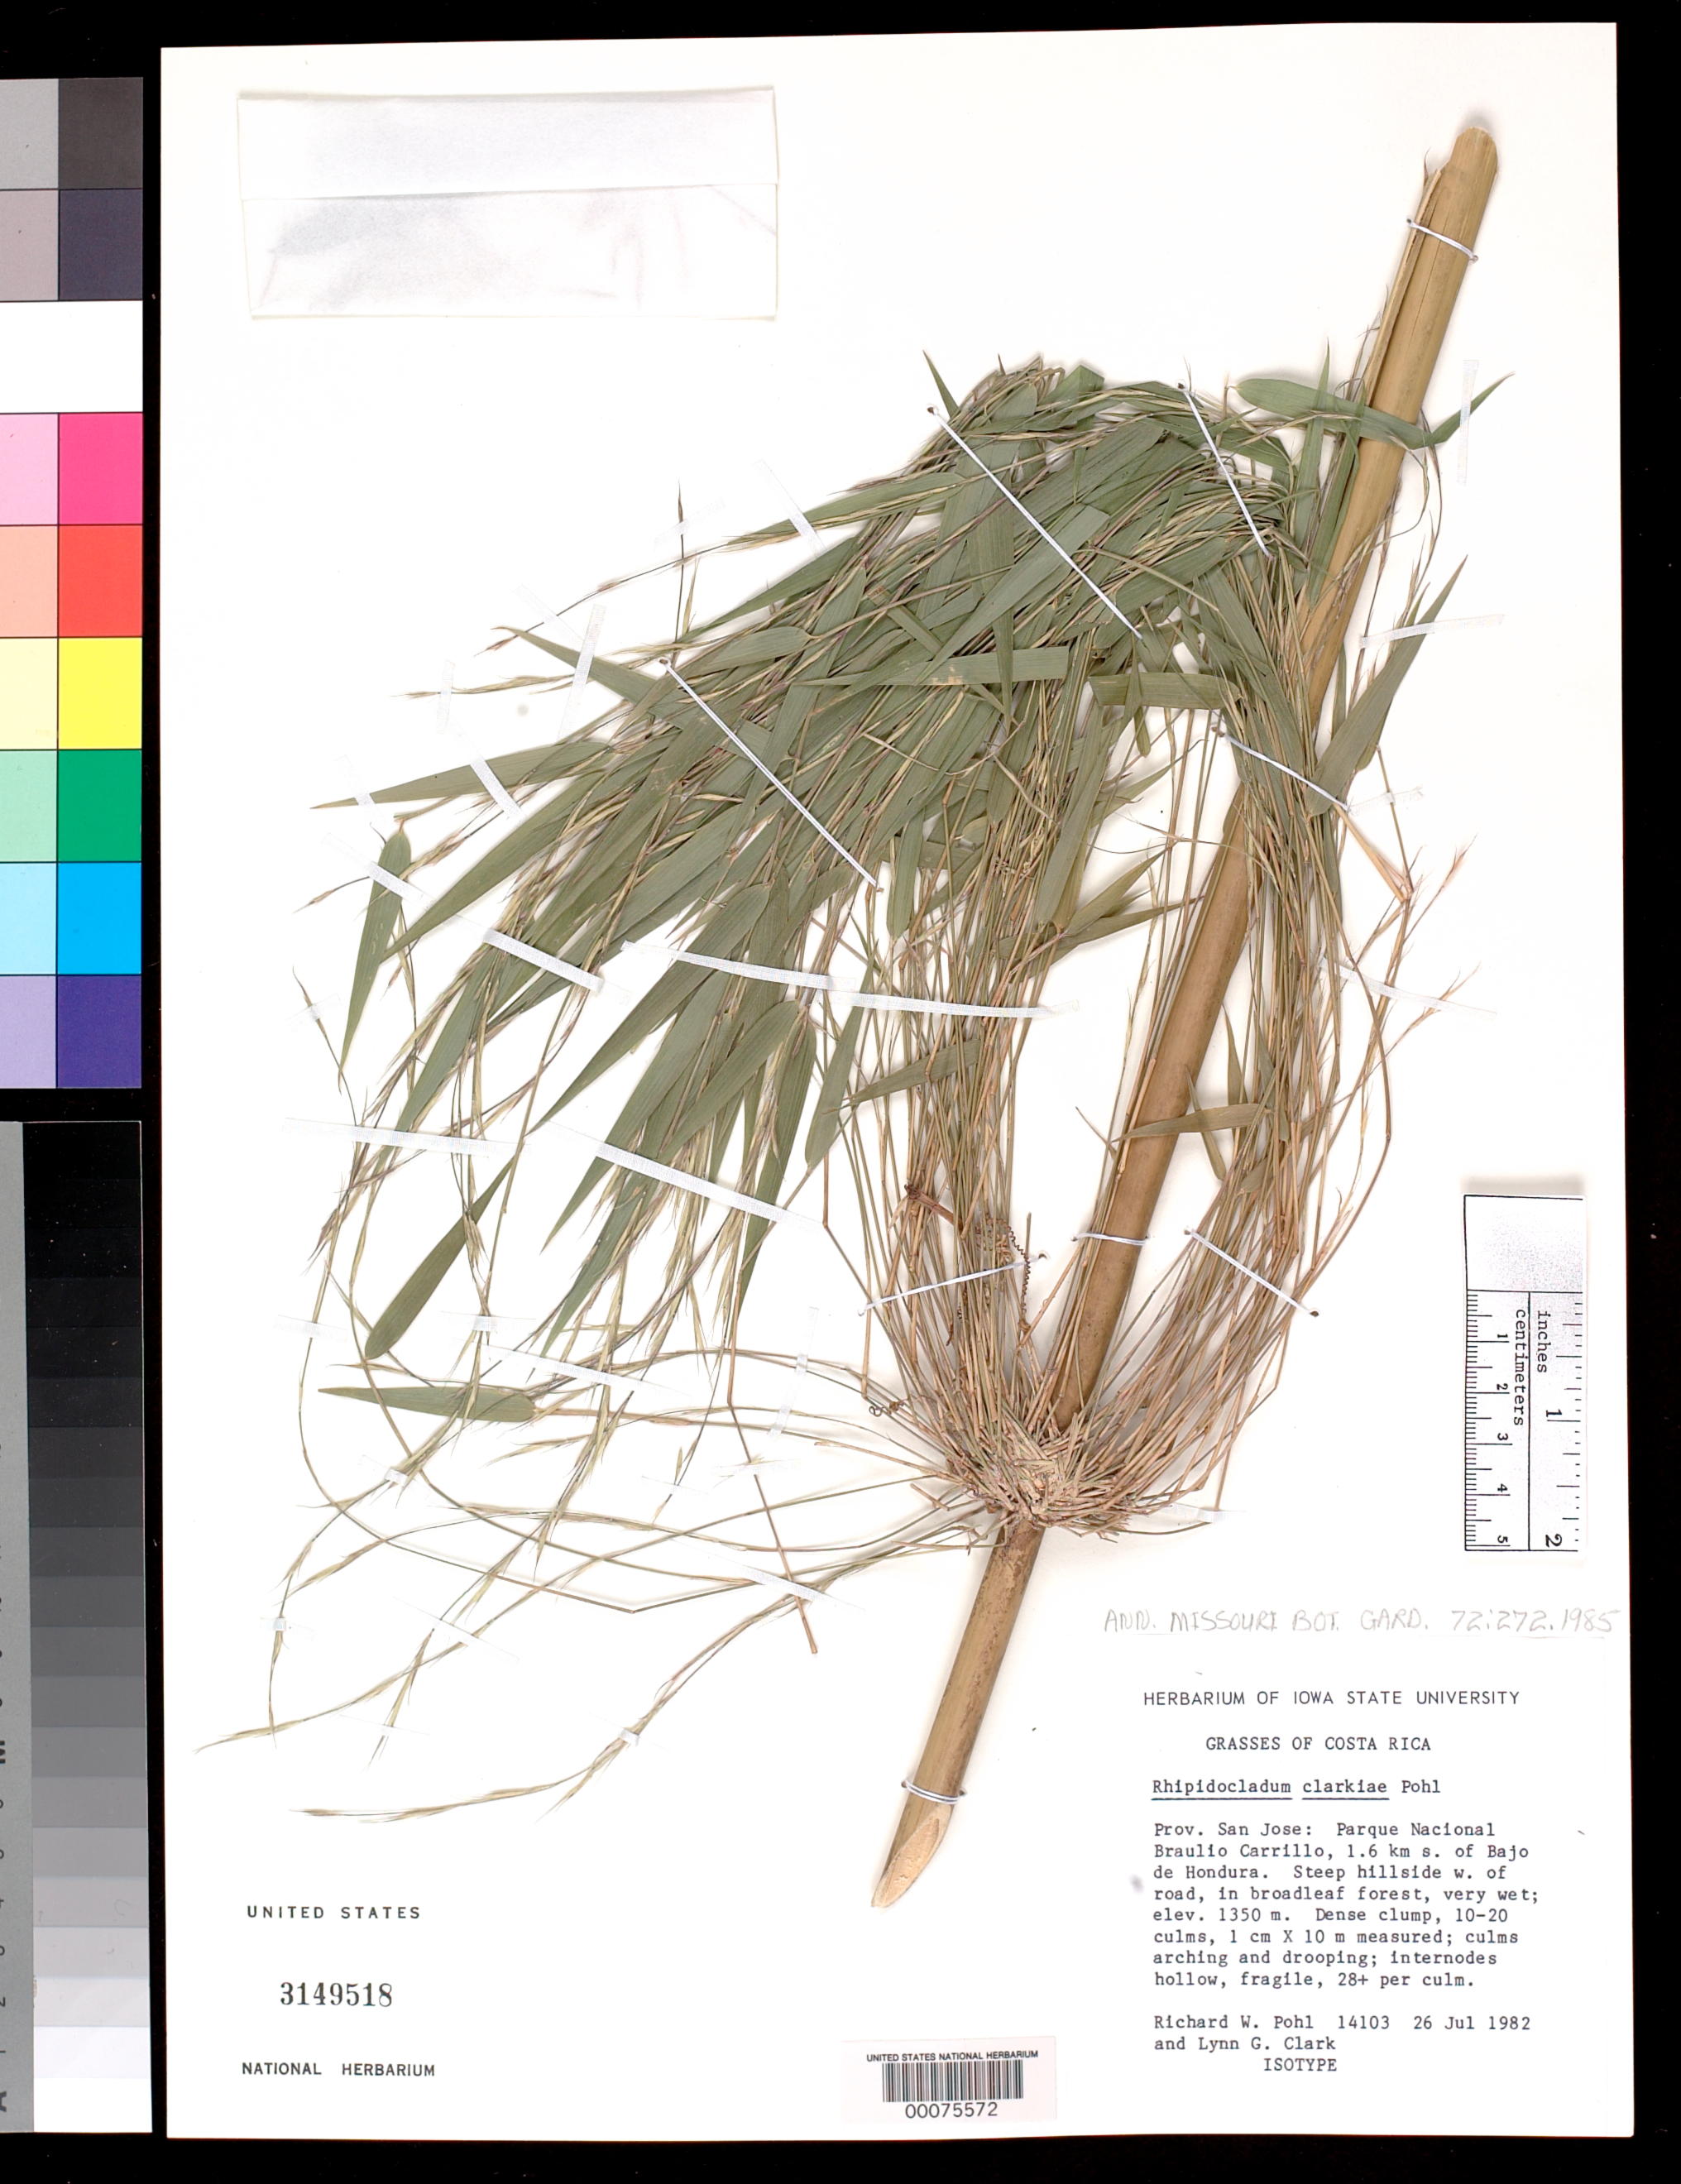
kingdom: Plantae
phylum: Tracheophyta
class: Liliopsida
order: Poales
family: Poaceae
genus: Rhipidocladum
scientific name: Rhipidocladum clarkiae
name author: R.W. Pohl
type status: Isotype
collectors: R. W. Pohl & L. G. Clark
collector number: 14103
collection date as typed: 26 Jul 1982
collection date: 1982-07-26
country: Costa Rica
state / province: San José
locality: Parque National Braulio Carrillo, 1.6 km S of Bajo de Hondura, steep hillside W of road.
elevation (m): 1350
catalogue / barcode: US 3149518